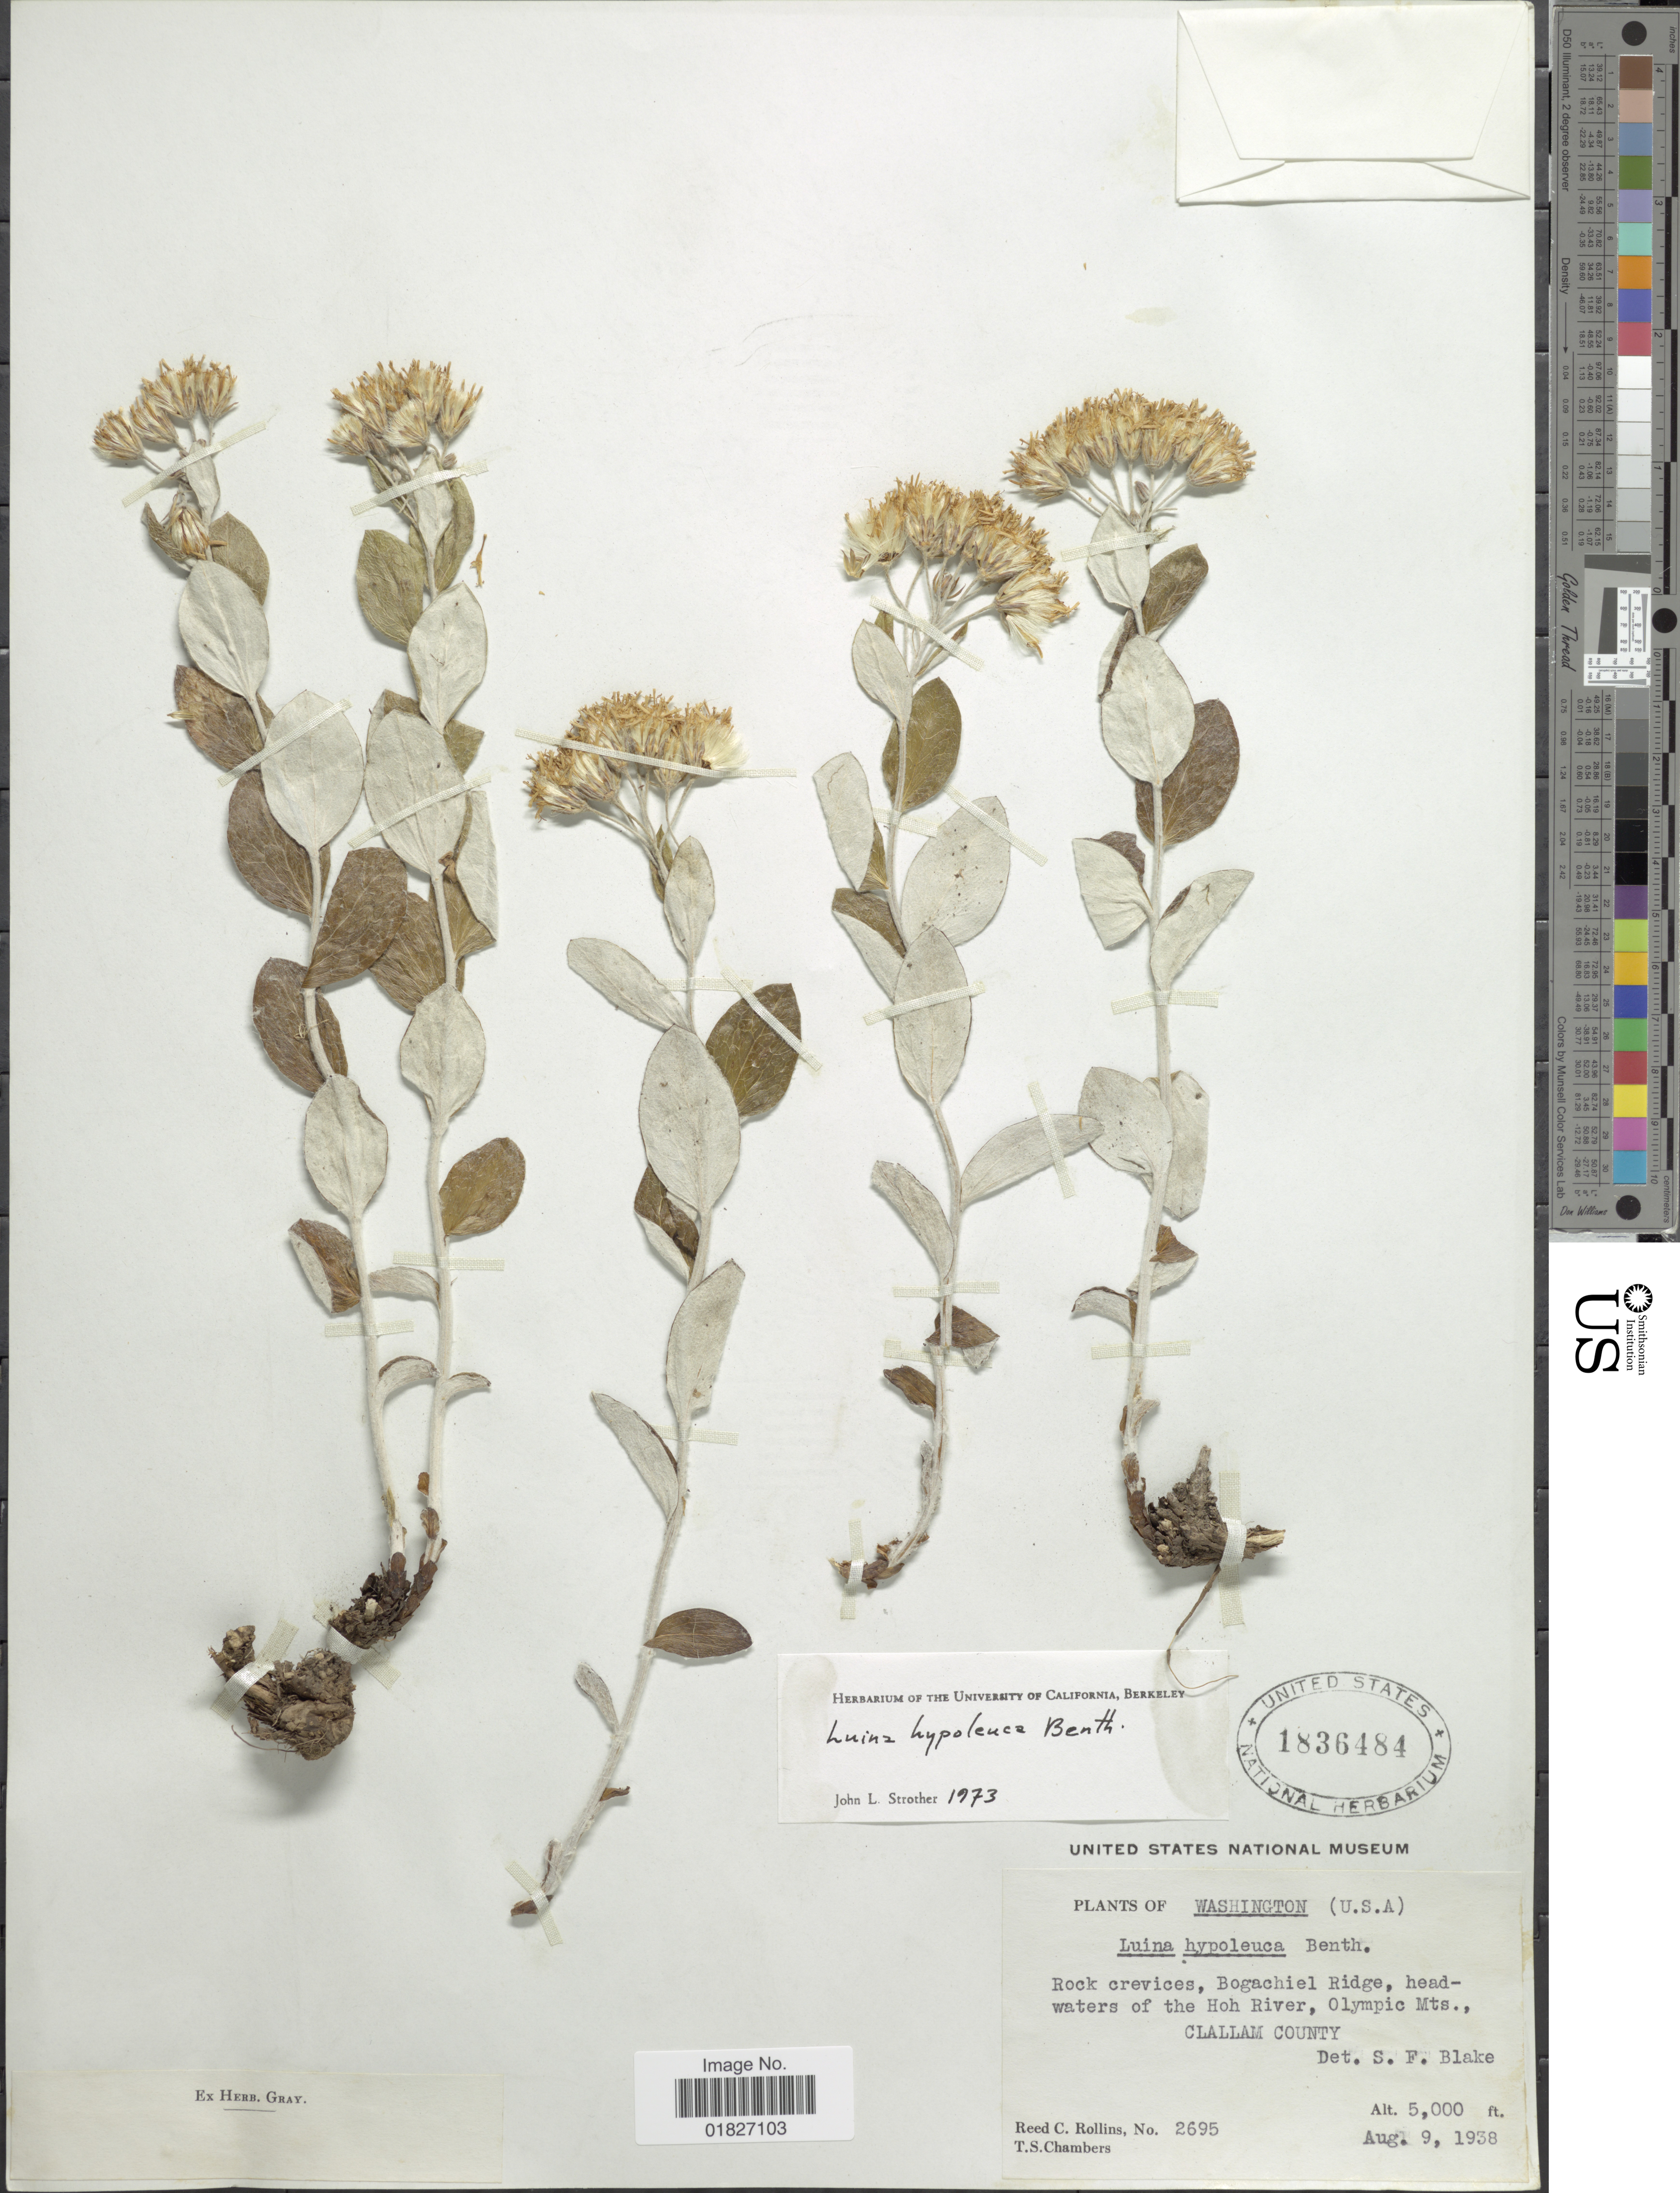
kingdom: Plantae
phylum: Tracheophyta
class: Magnoliopsida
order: Asterales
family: Asteraceae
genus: Luina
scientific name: Luina hypoleuca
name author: Benth.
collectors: R. C. Rollins & T. Chambers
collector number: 2695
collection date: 1938-08-09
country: United States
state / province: Washington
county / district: Clallam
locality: U. S. A., Bogachiel Ridge, headwaters of the Hoh River, Olympic Mts., Clallam County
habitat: rock crevices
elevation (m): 1524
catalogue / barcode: US 1836484